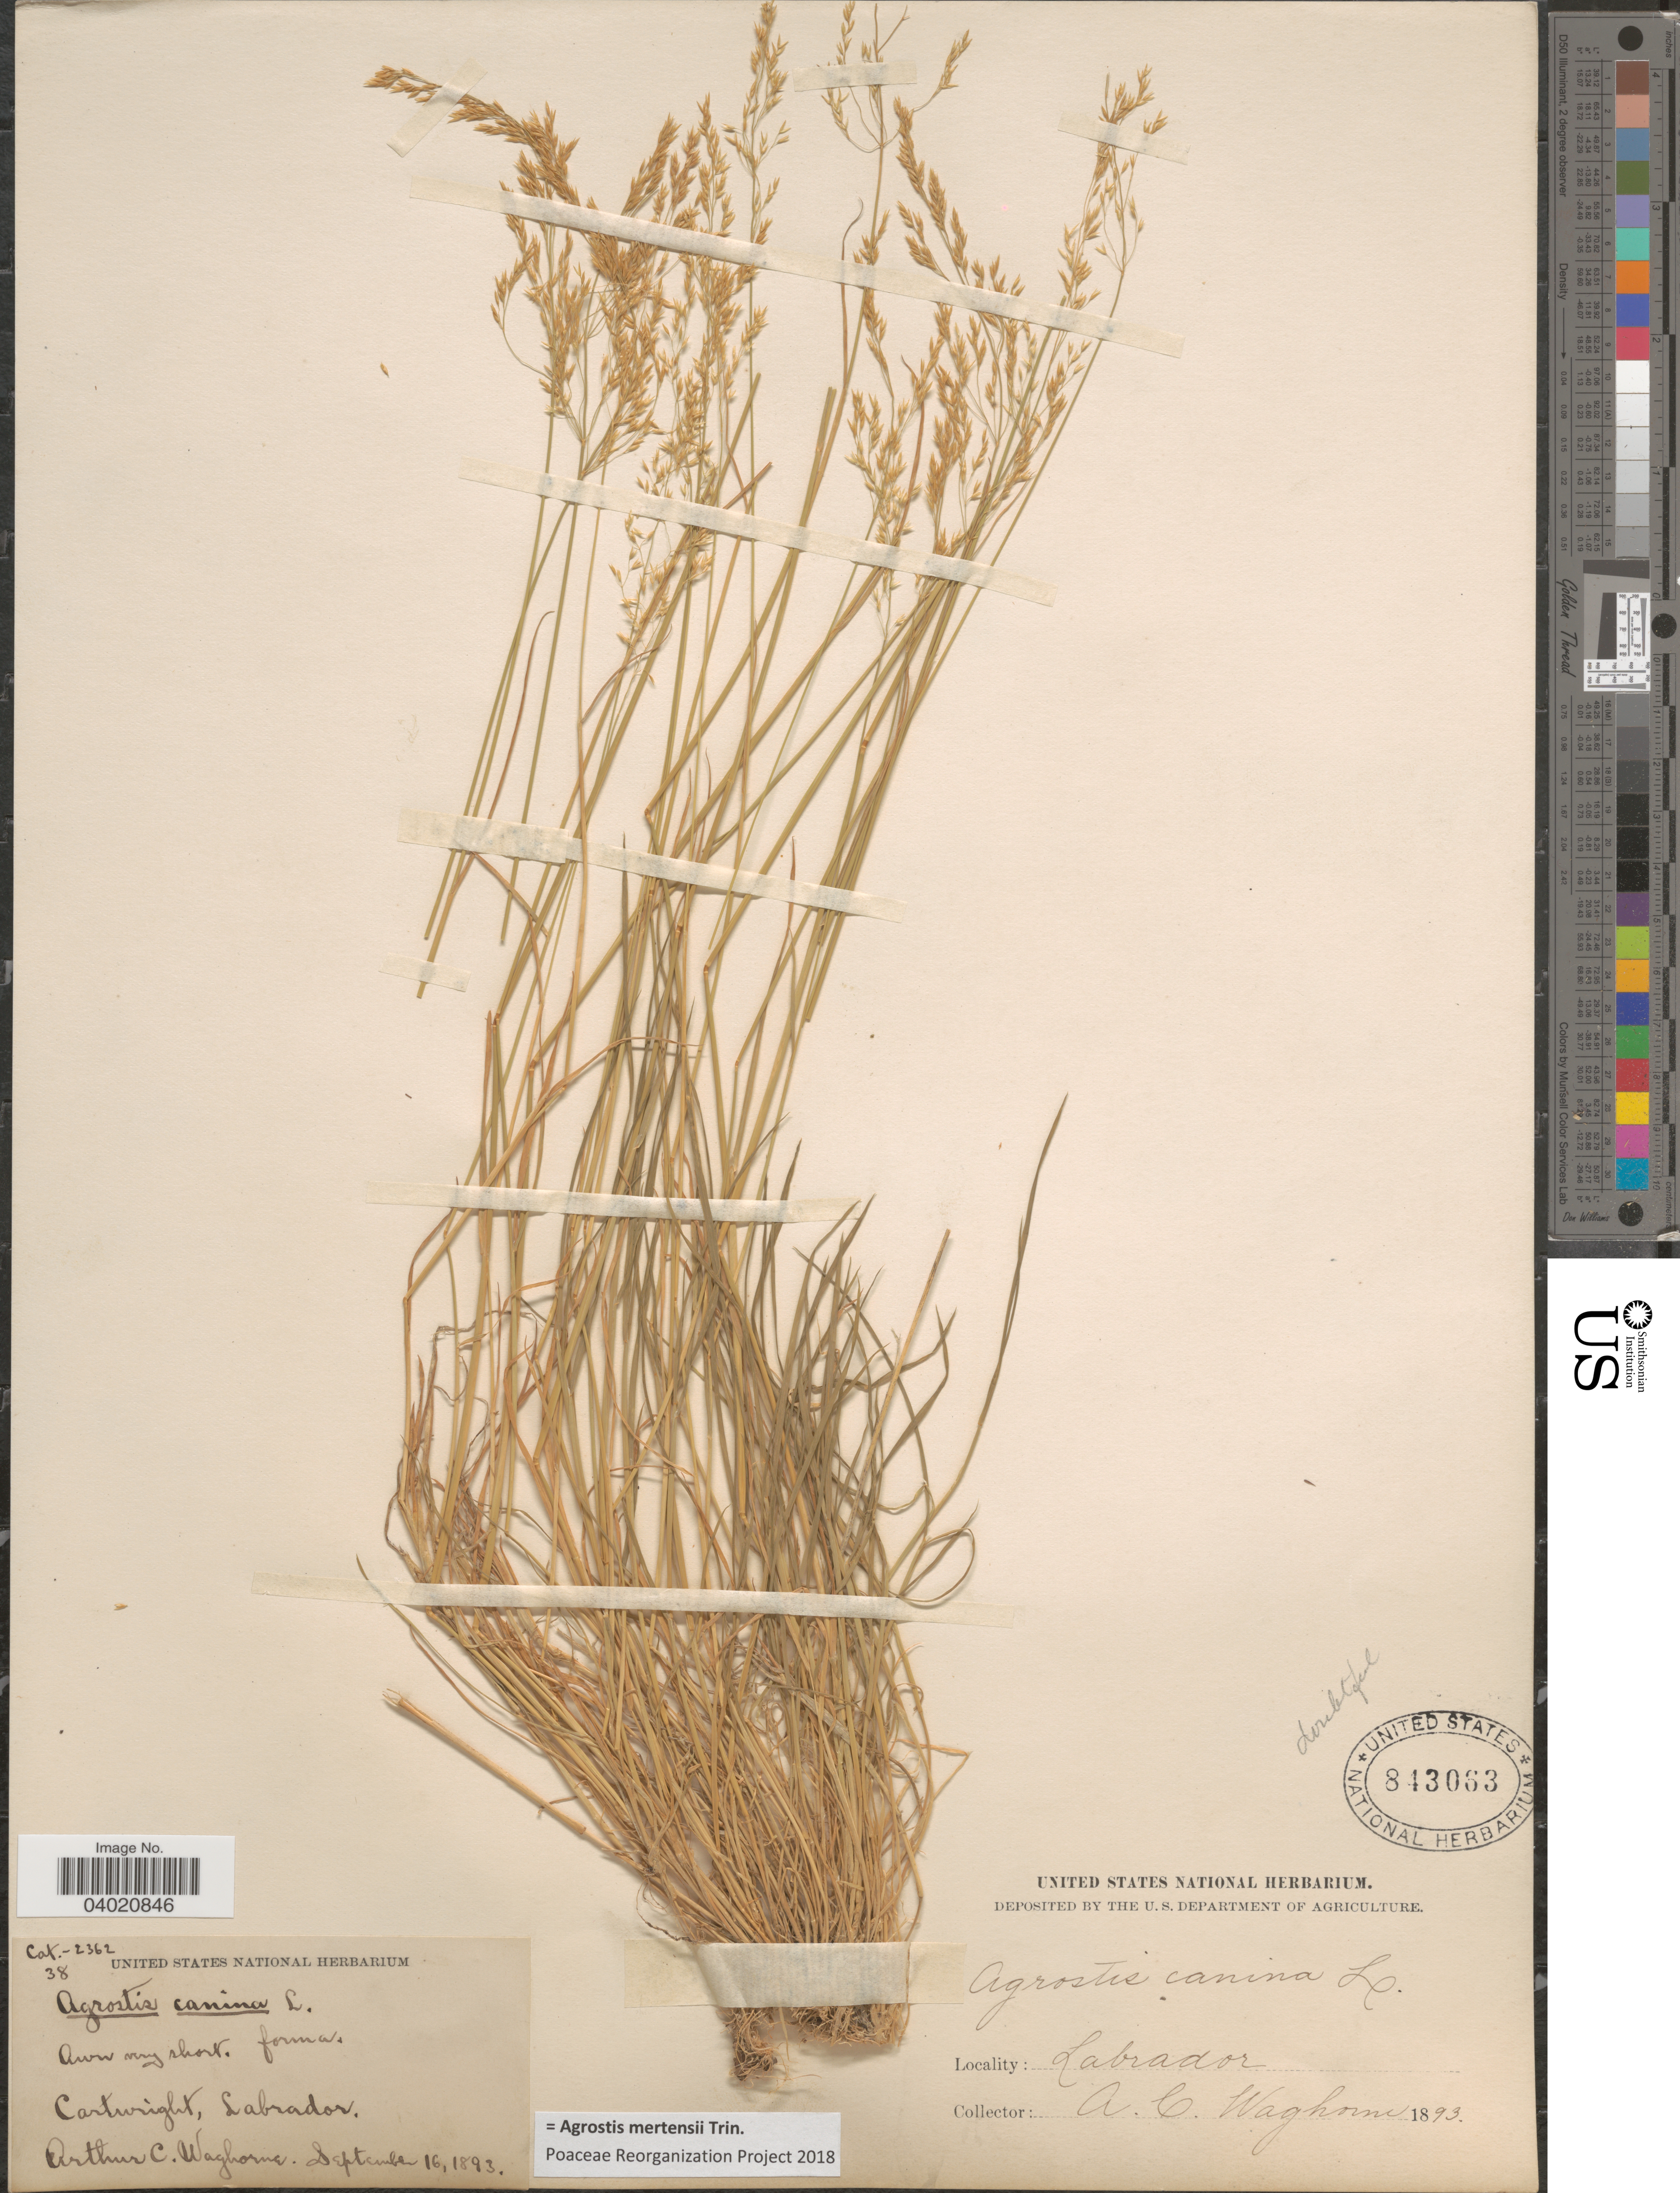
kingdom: Plantae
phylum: Tracheophyta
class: Liliopsida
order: Poales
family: Poaceae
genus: Agrostis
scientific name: Agrostis mertensii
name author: Trin.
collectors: A. Waghorne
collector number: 38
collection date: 1893-09-16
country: Canada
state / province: Newfoundland and Labrador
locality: Labrador. Cartwright.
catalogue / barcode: US 843063